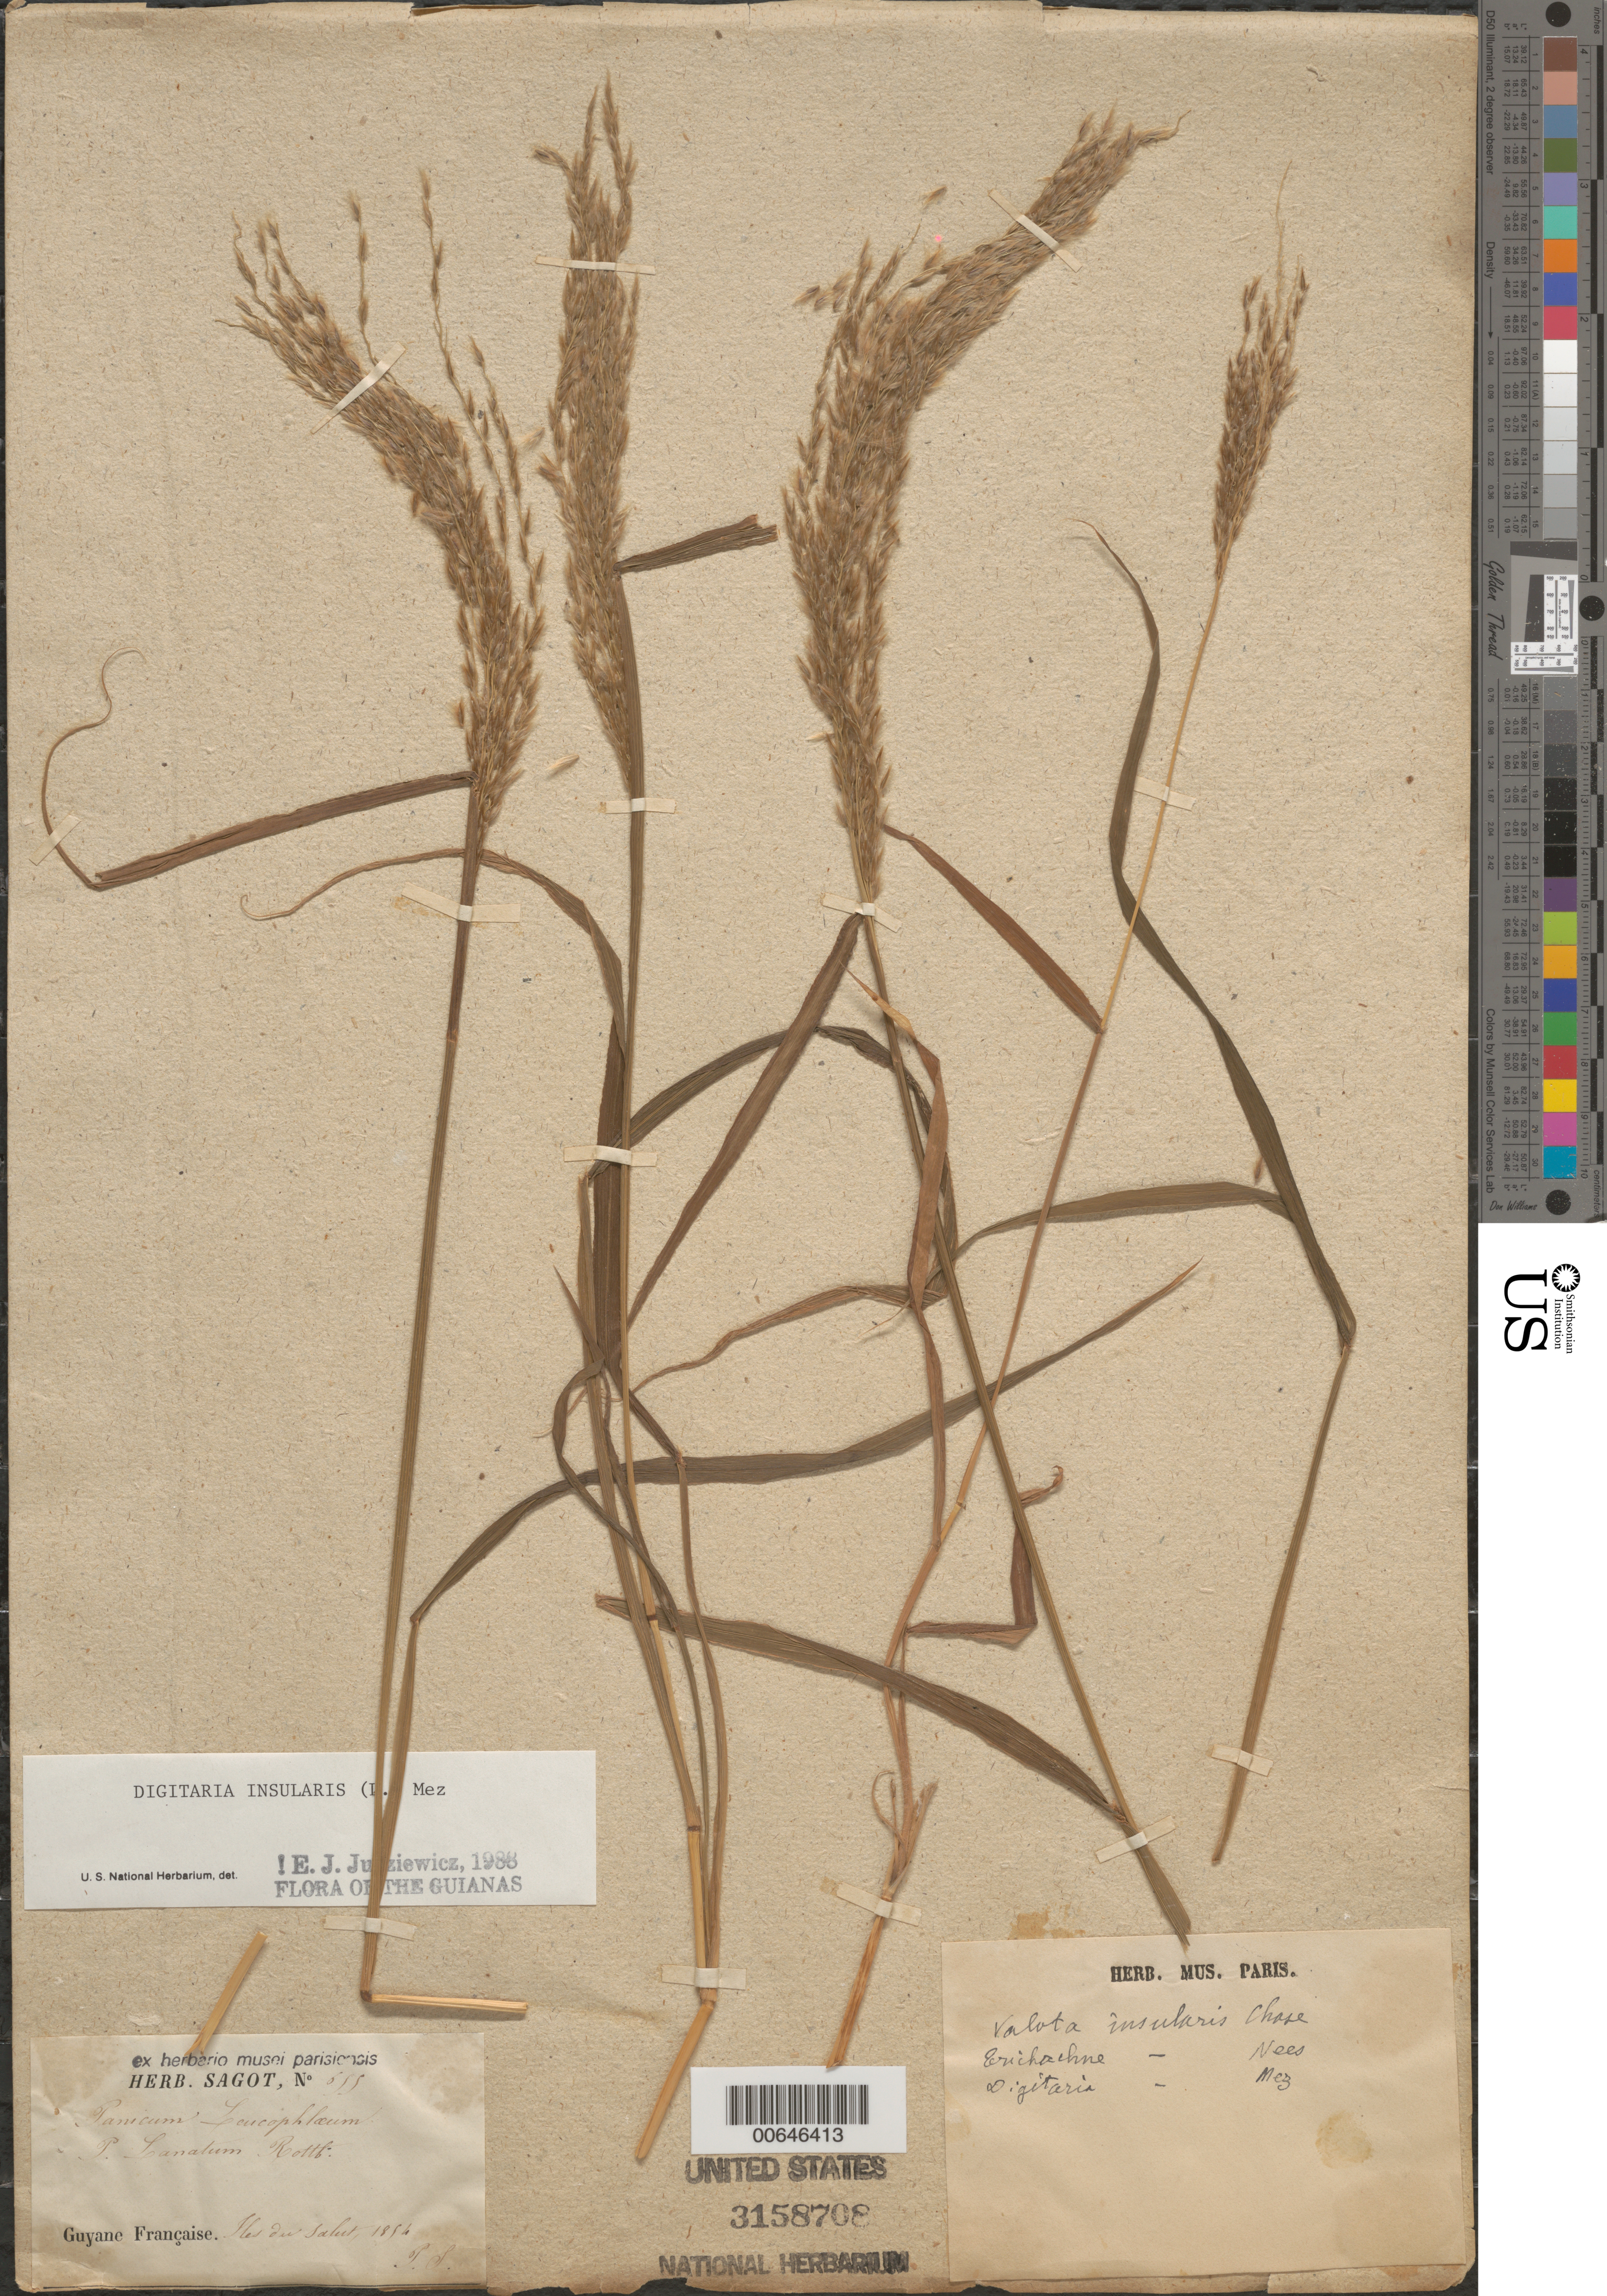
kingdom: Plantae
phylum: Tracheophyta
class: Liliopsida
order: Poales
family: Poaceae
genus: Digitaria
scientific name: Digitaria insularis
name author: (L.) Fedde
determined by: Judziewicz, E. J.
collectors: P. A. Sagot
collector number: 655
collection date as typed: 1854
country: French Guiana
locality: Iles du Salut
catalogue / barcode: US 3158708